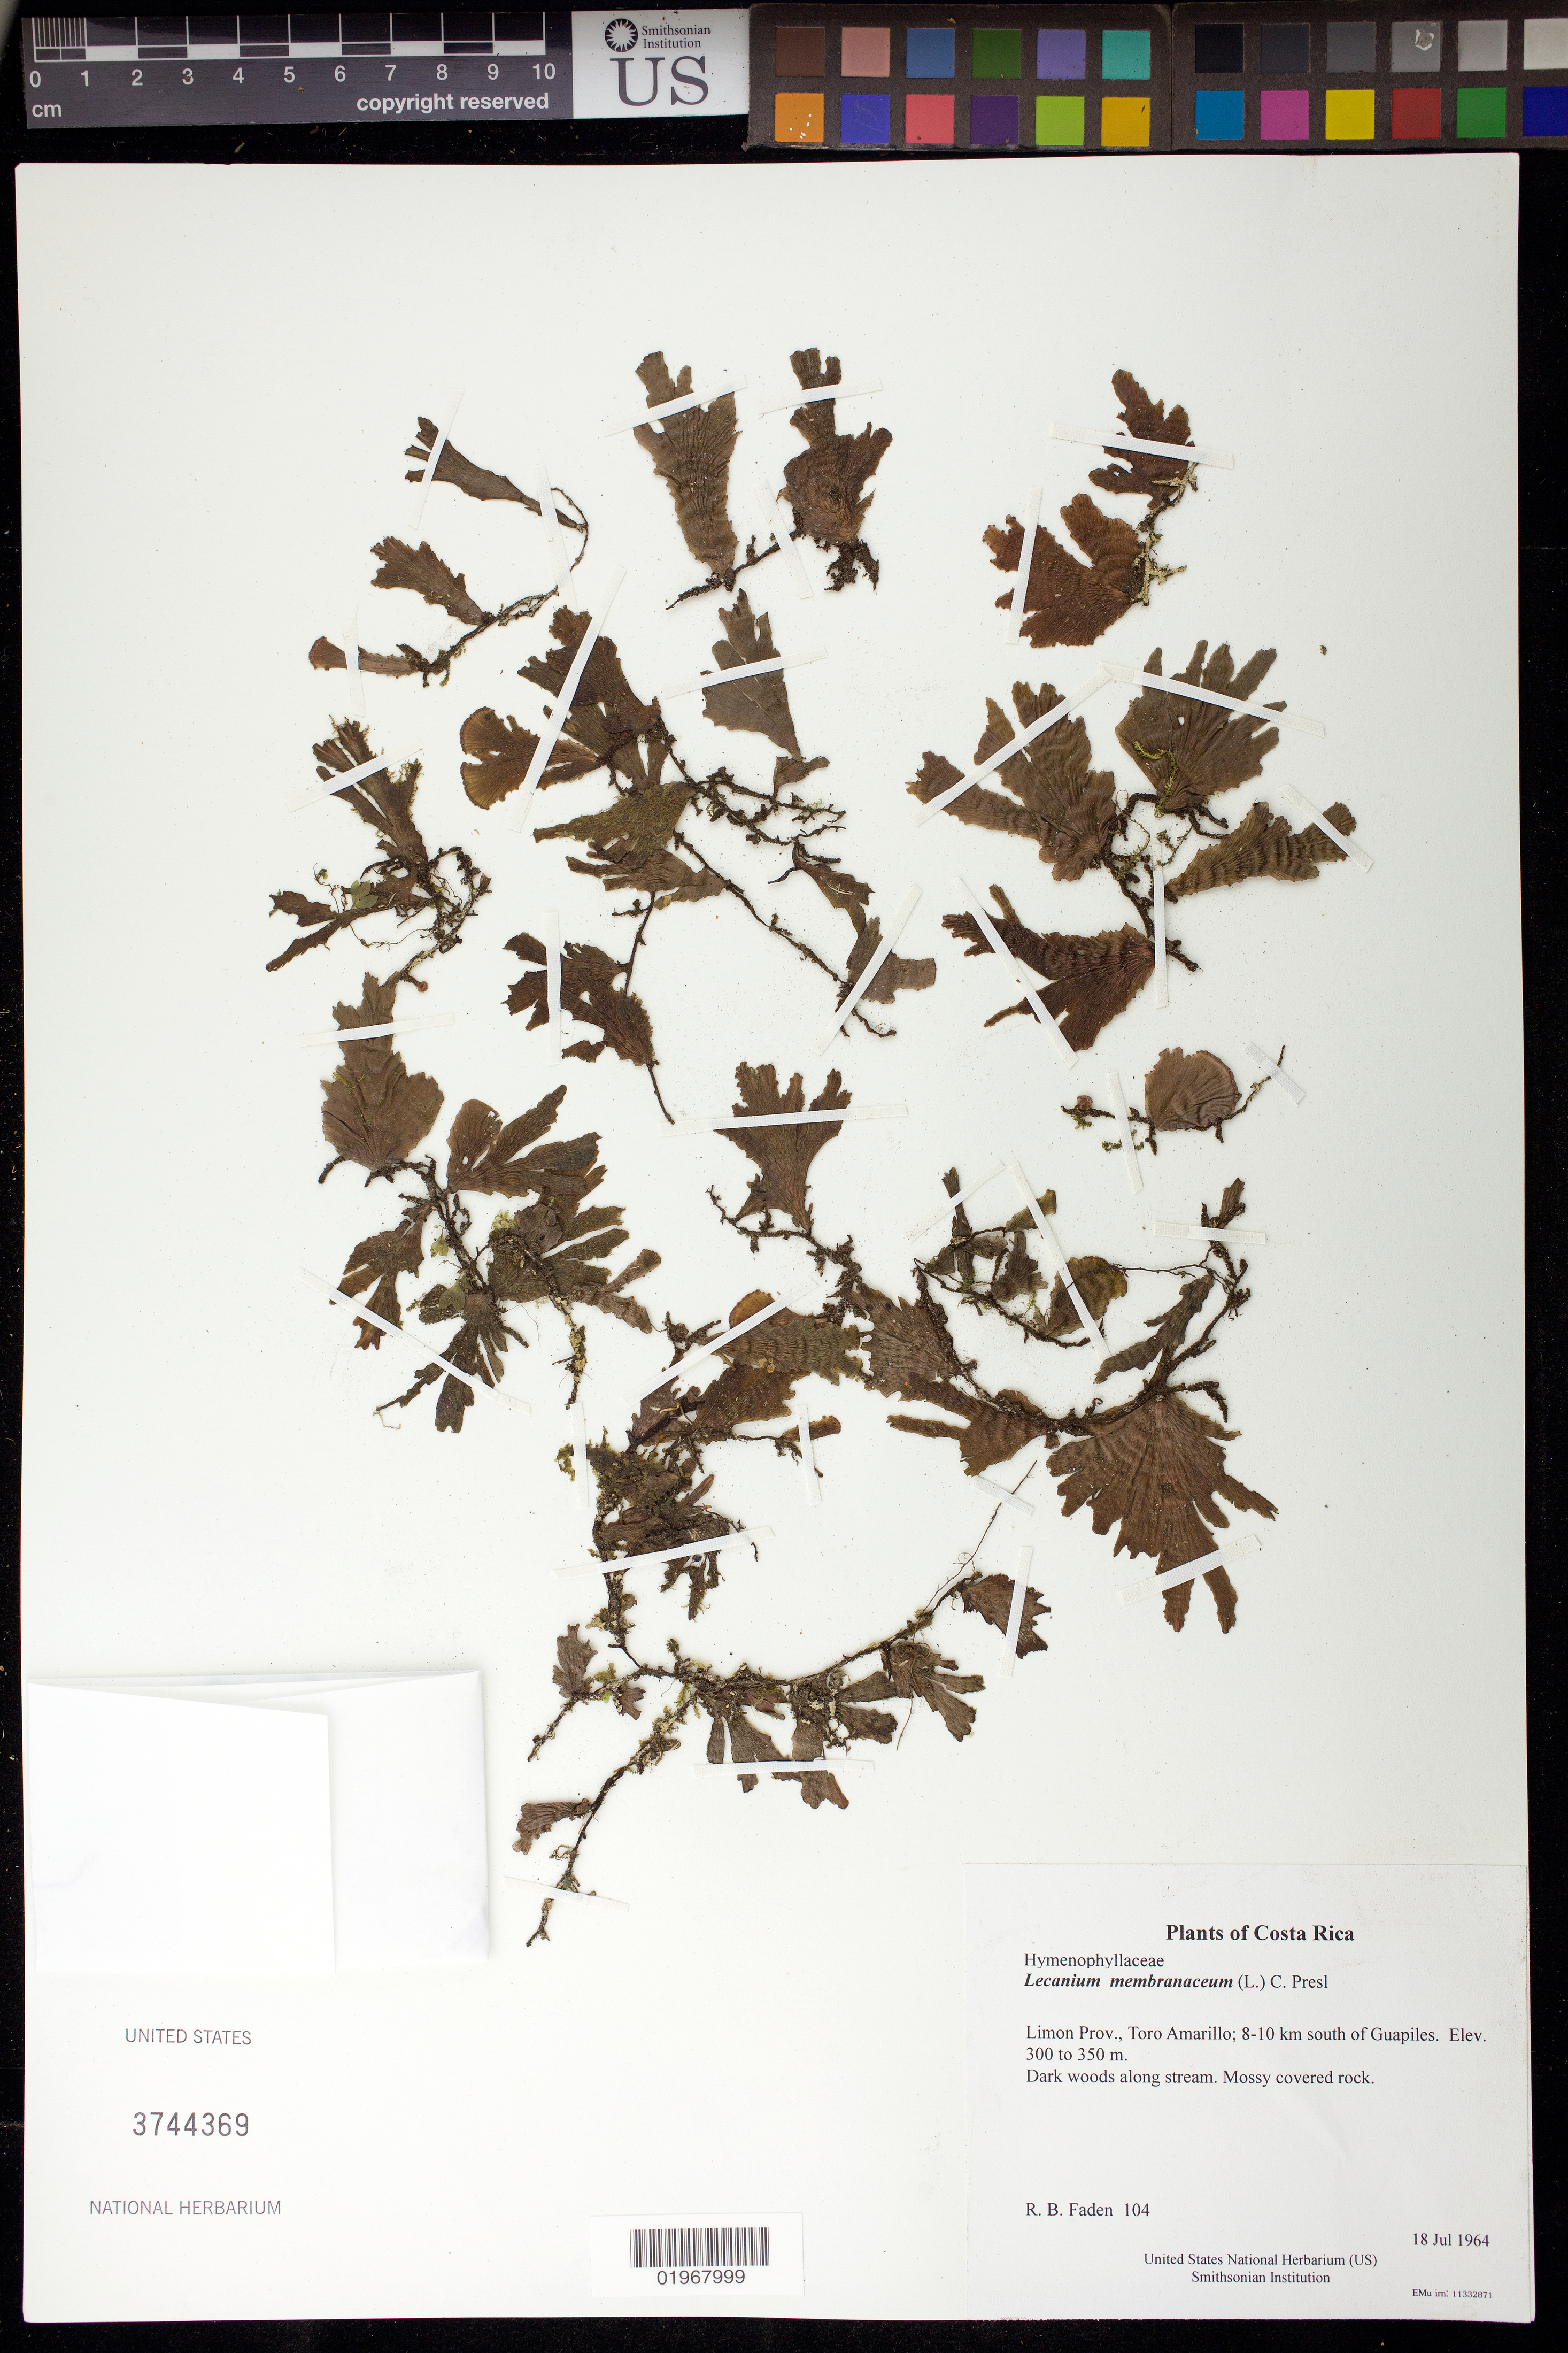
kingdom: Plantae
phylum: Tracheophyta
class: Polypodiopsida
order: Hymenophyllales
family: Hymenophyllaceae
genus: Lecanium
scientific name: Lecanium membranaceum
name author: (L.) C. Presl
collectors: R. B. Faden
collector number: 104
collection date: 1964-07-18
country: Costa Rica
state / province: Limon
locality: Toro Amarillo; 8-10 km south of Guapiles.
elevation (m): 300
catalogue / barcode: US 3744369